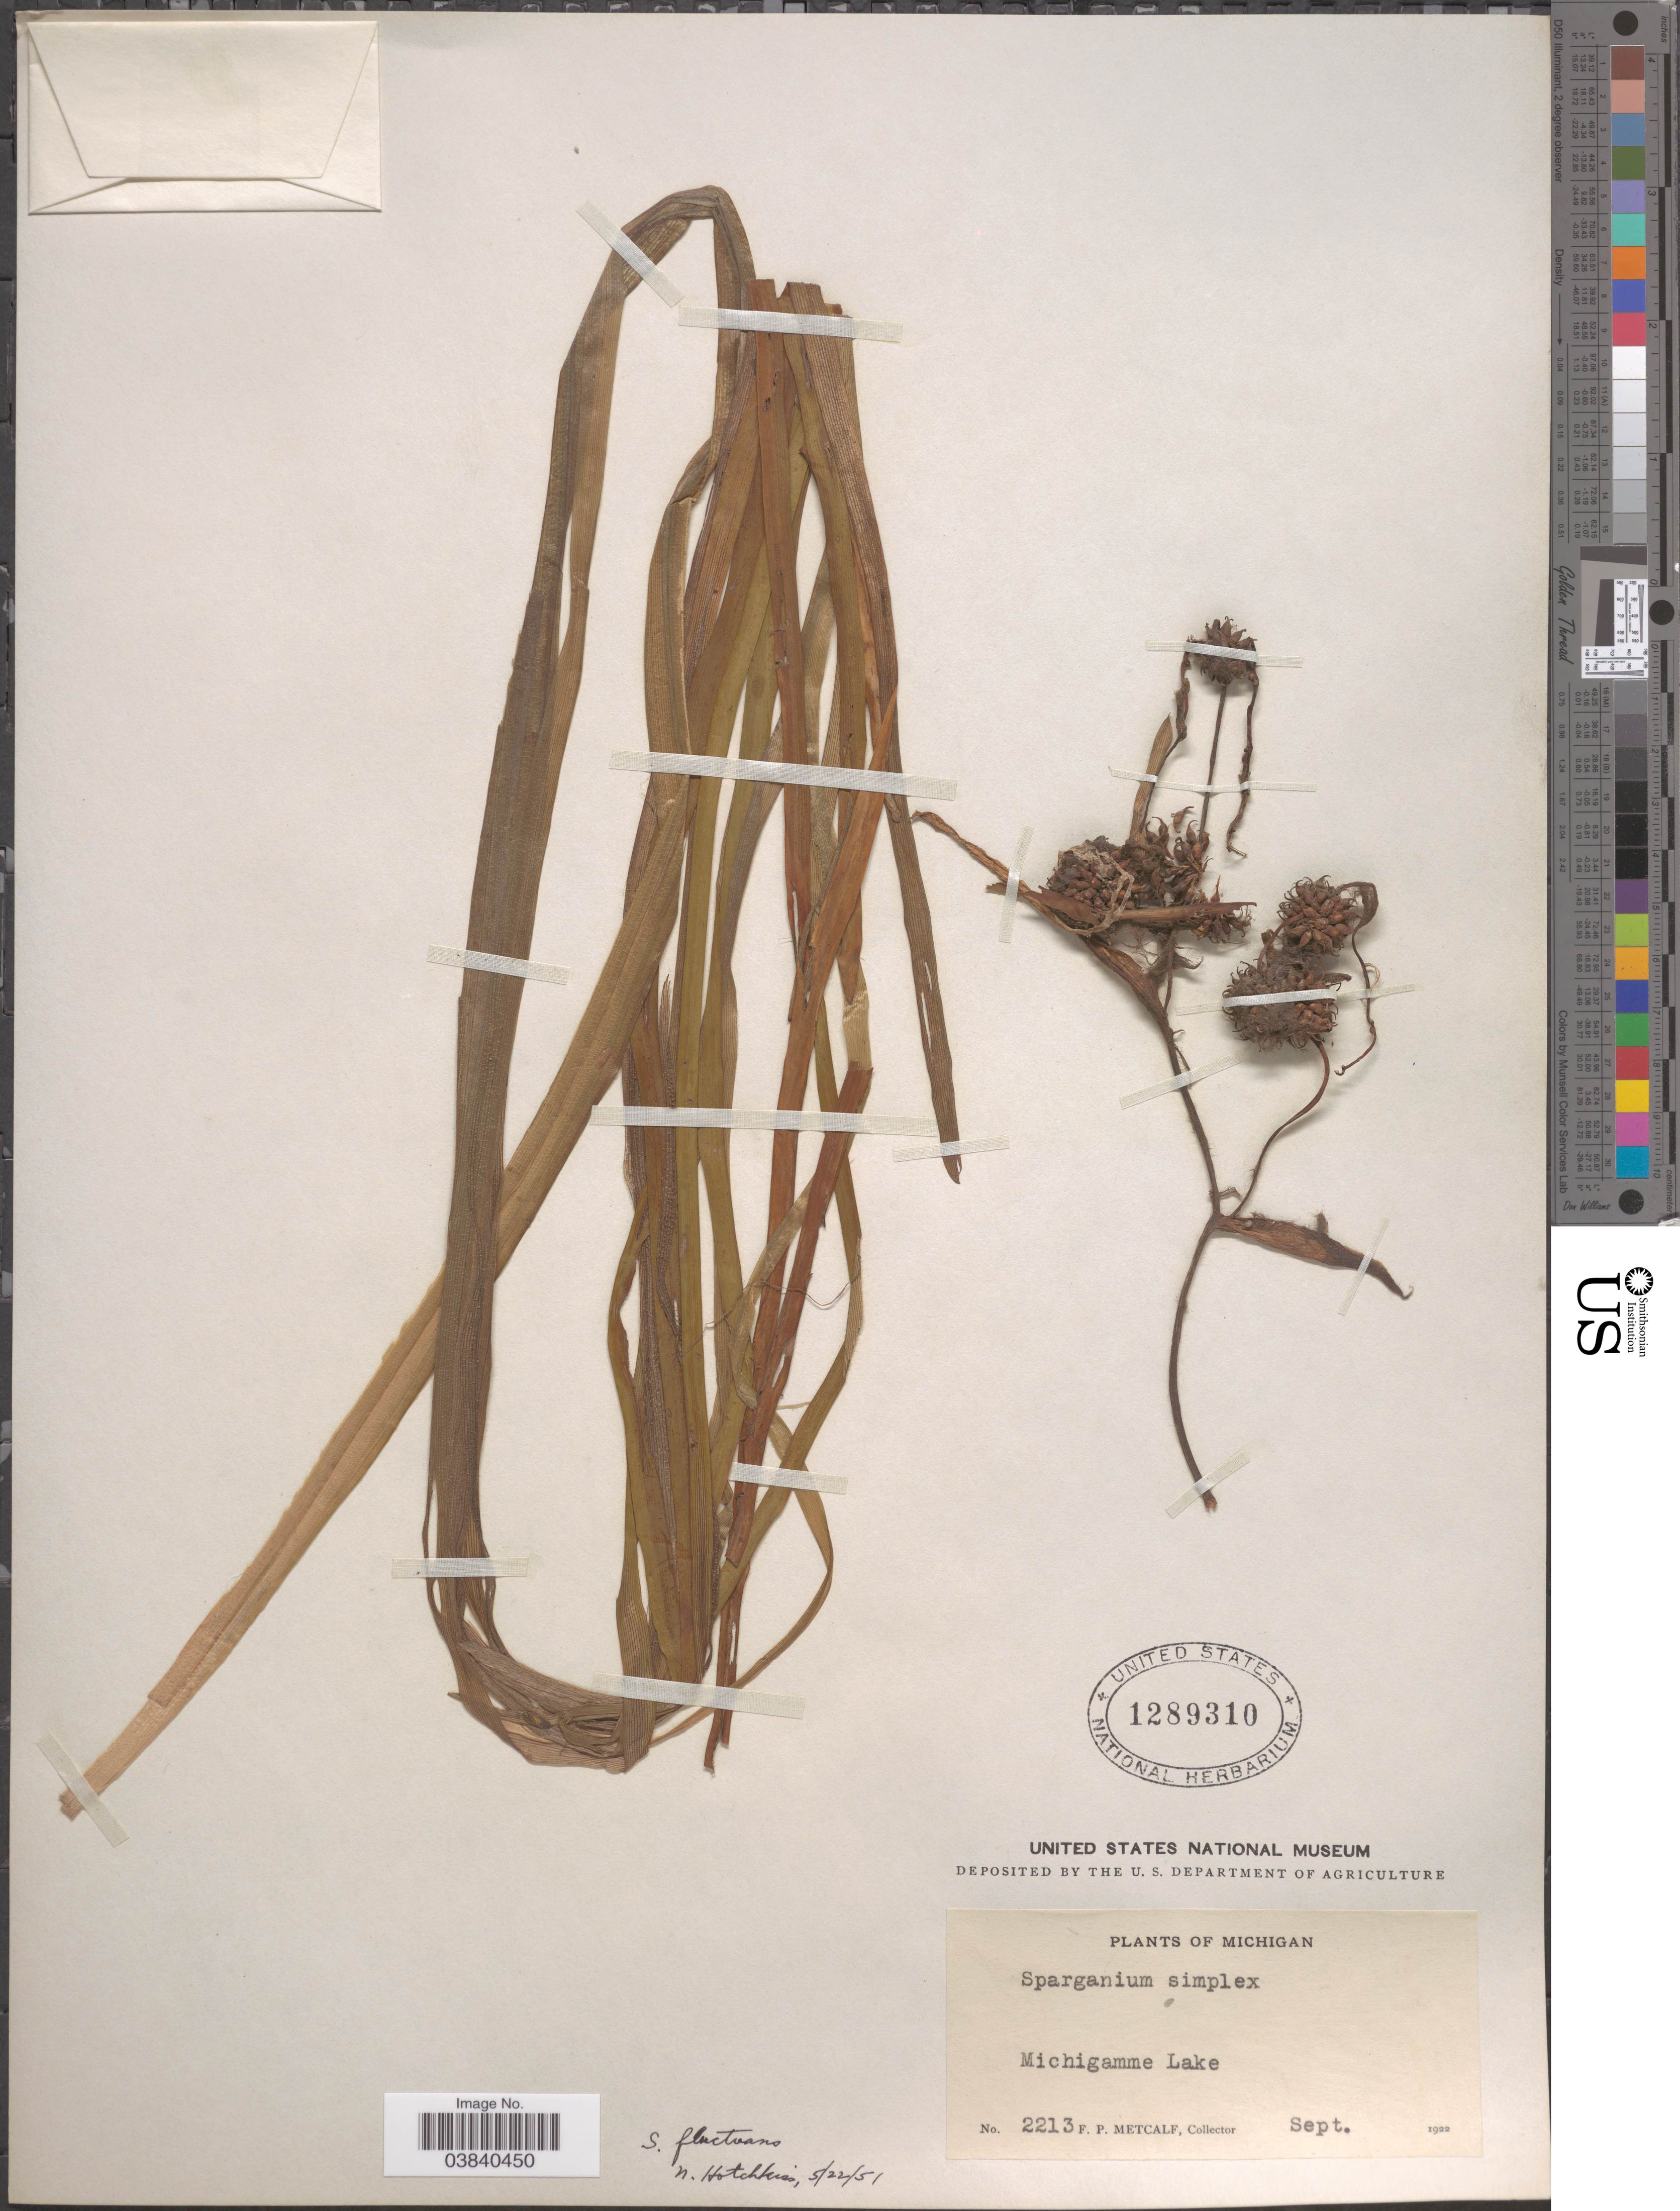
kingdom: Plantae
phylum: Tracheophyta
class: Liliopsida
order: Poales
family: Typhaceae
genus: Sparganium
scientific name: Sparganium fluctuans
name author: (Engelm.) B.L. Rob.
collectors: F. Metcalf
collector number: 2213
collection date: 1922-09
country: United States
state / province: Michigan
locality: Michigamme Lake.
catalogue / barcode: US 1289310